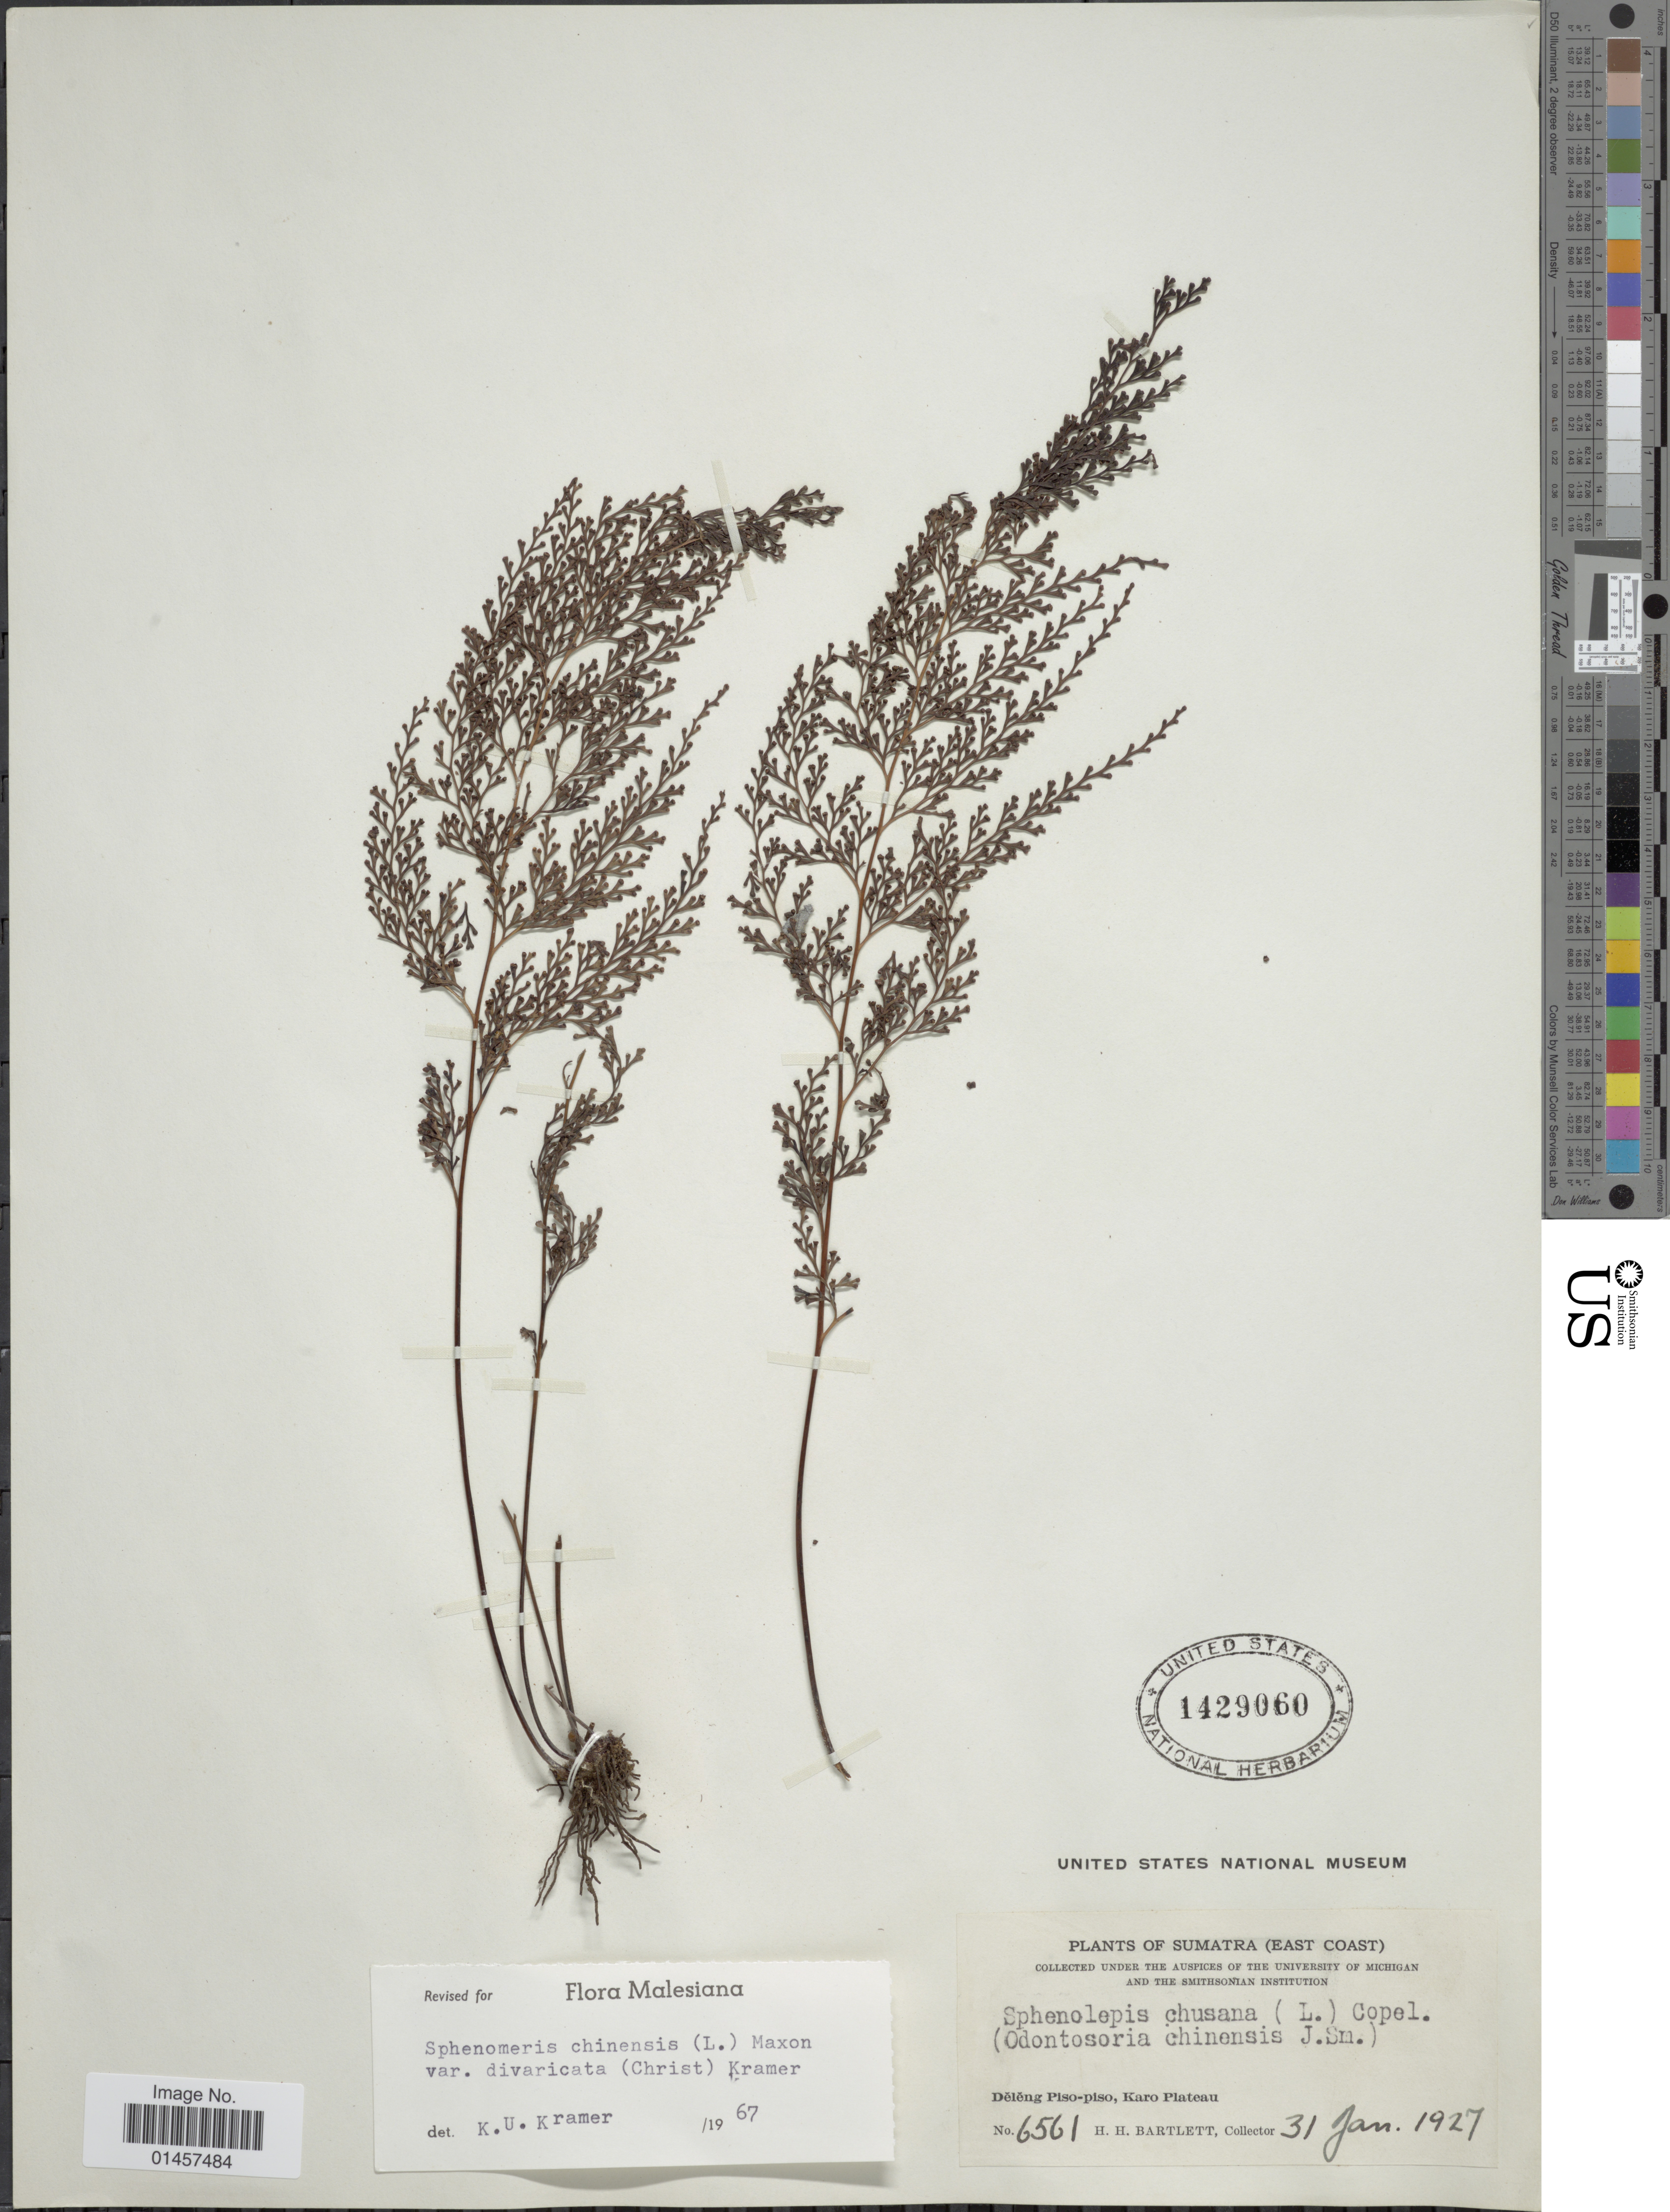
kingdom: Plantae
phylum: Tracheophyta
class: Polypodiopsida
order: Polypodiales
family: Lindsaeaceae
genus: Sphenomeris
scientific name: Sphenomeris chinensis var. divaricata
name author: (Christ) K.U. Kramer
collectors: H. H. Bartlett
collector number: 6561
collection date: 1927-01-31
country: Indonesia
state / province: Sumatra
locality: Sumatra(East Coast), Deleng Piso-Piso, Karo plateau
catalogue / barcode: US 1429060